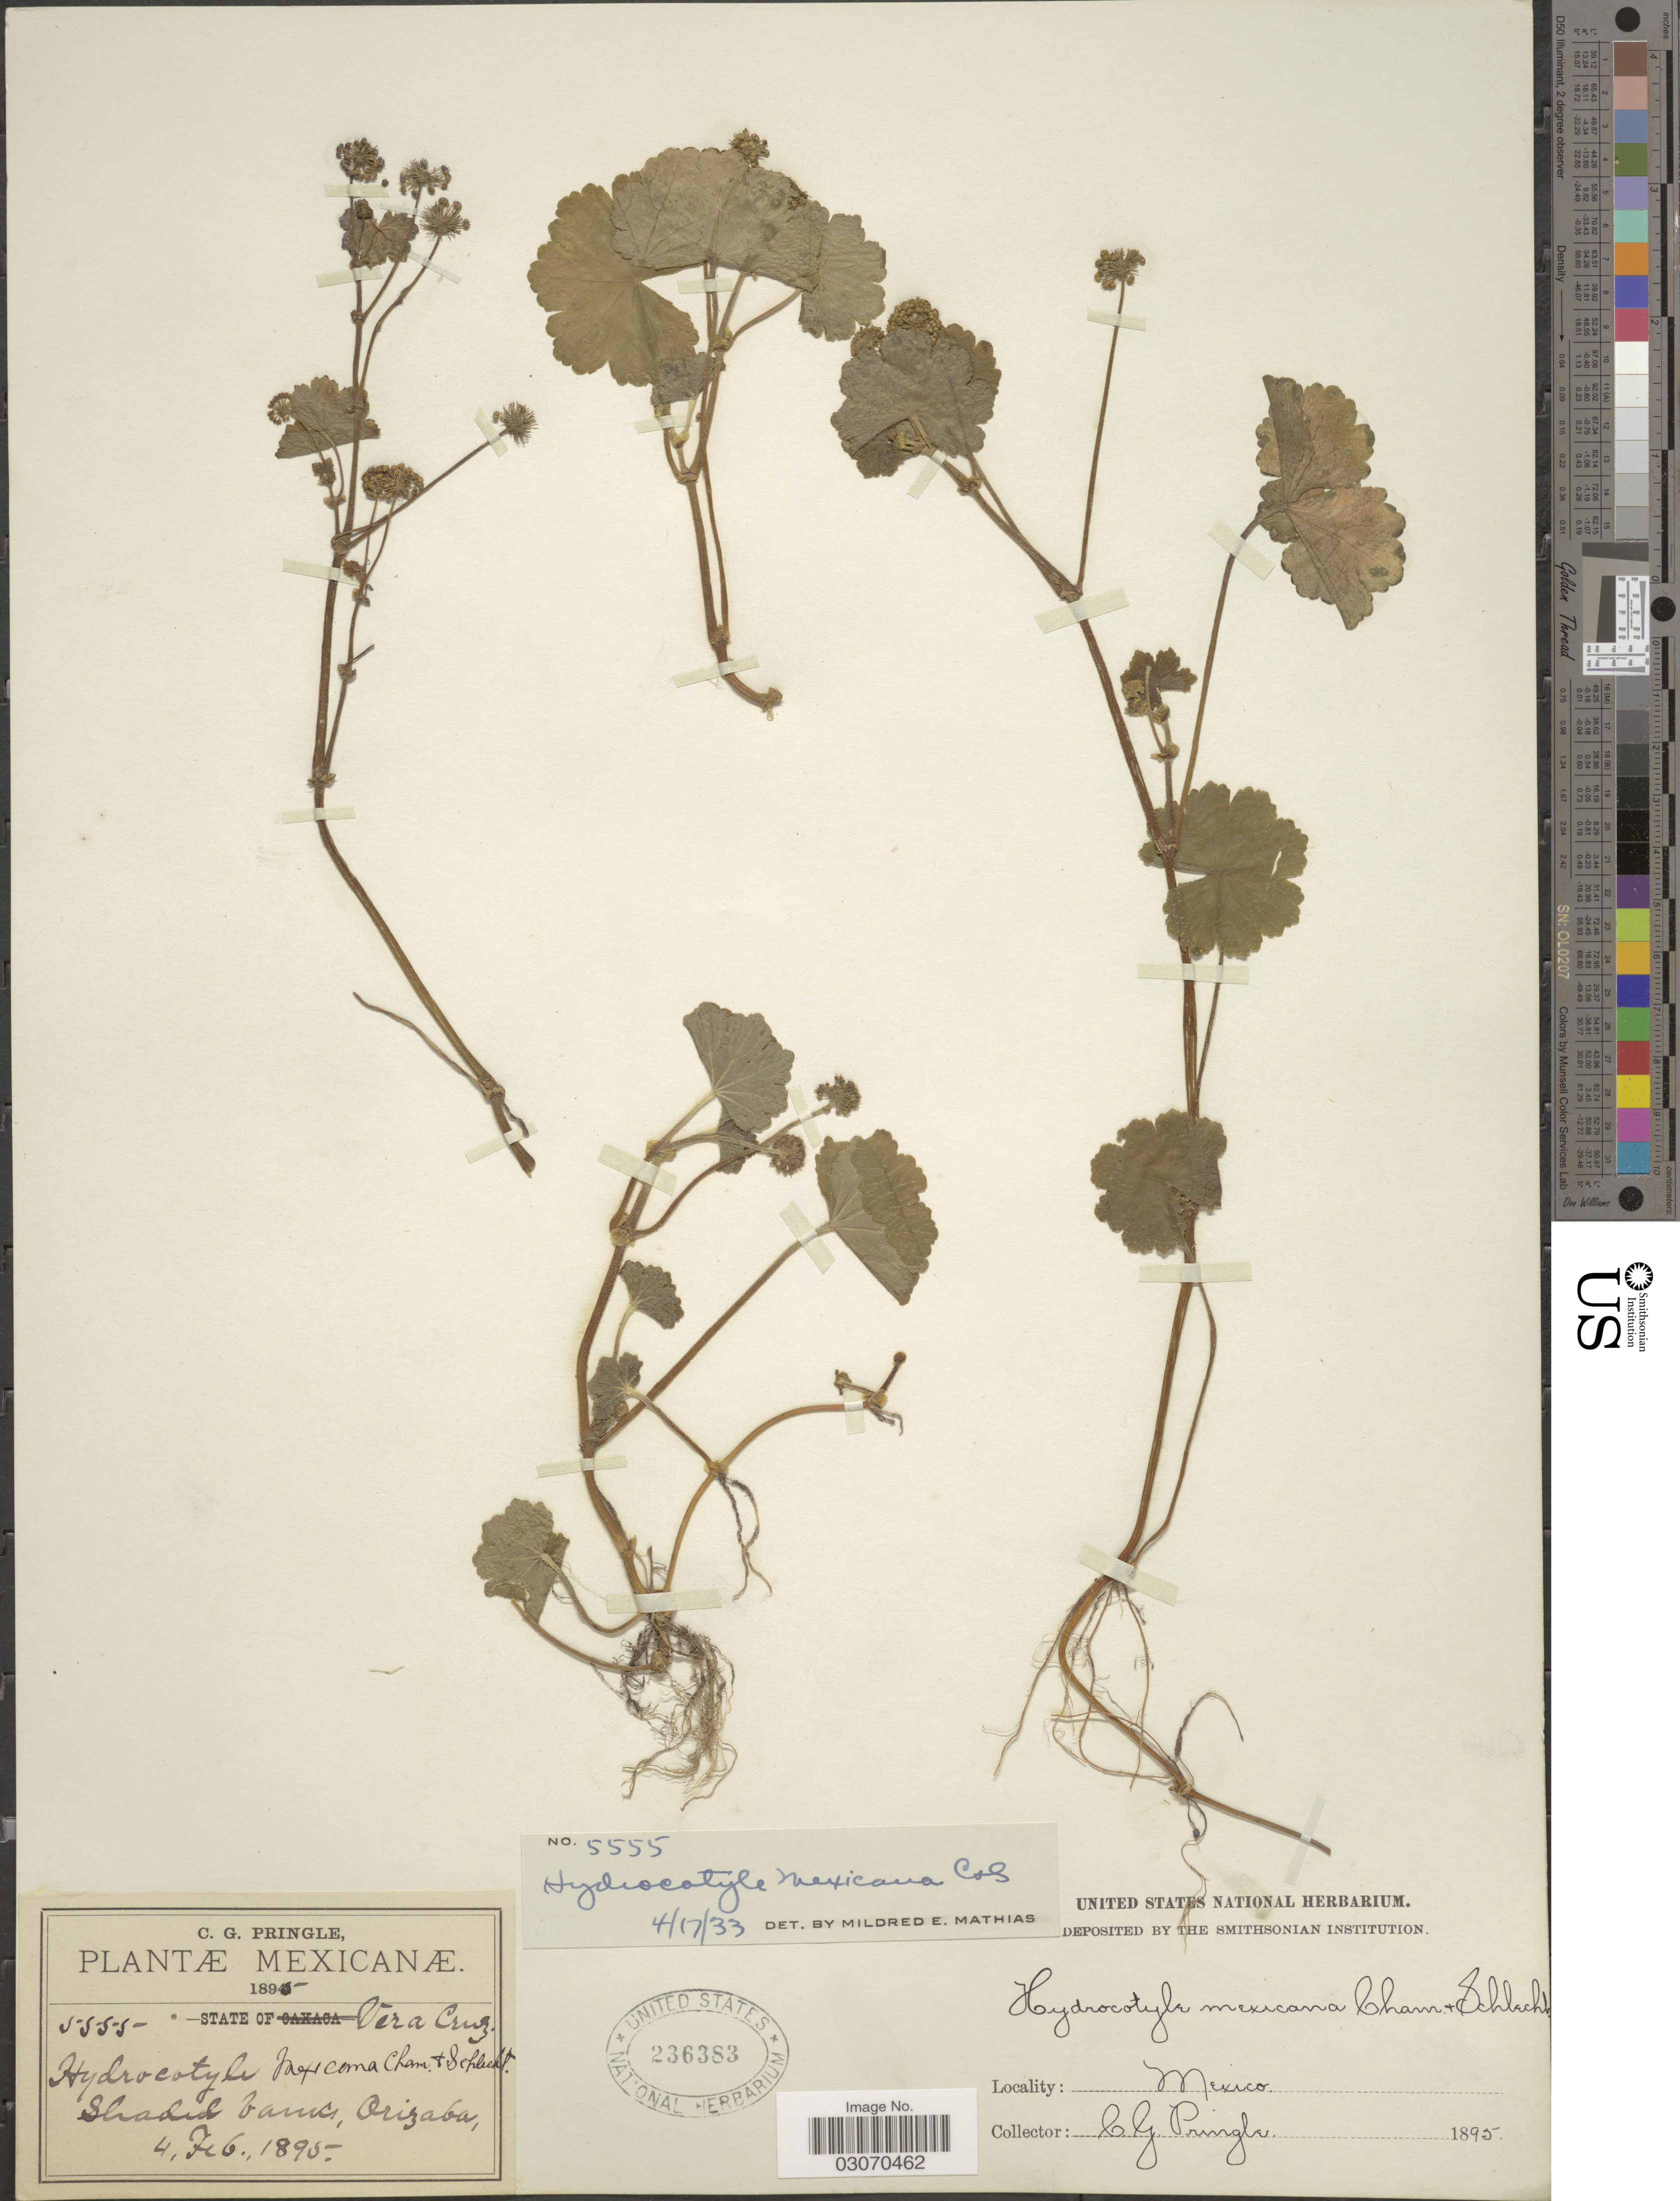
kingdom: Plantae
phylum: Tracheophyta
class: Magnoliopsida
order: Apiales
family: Araliaceae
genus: Hydrocotyle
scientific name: Hydrocotyle mexicana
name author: Schltdl. & Cham.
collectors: C. G. Pringle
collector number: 5555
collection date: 1895-02-04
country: Mexico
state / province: Veracruz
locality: State of Vera Cruz, Orizaba.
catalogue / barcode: US 236383